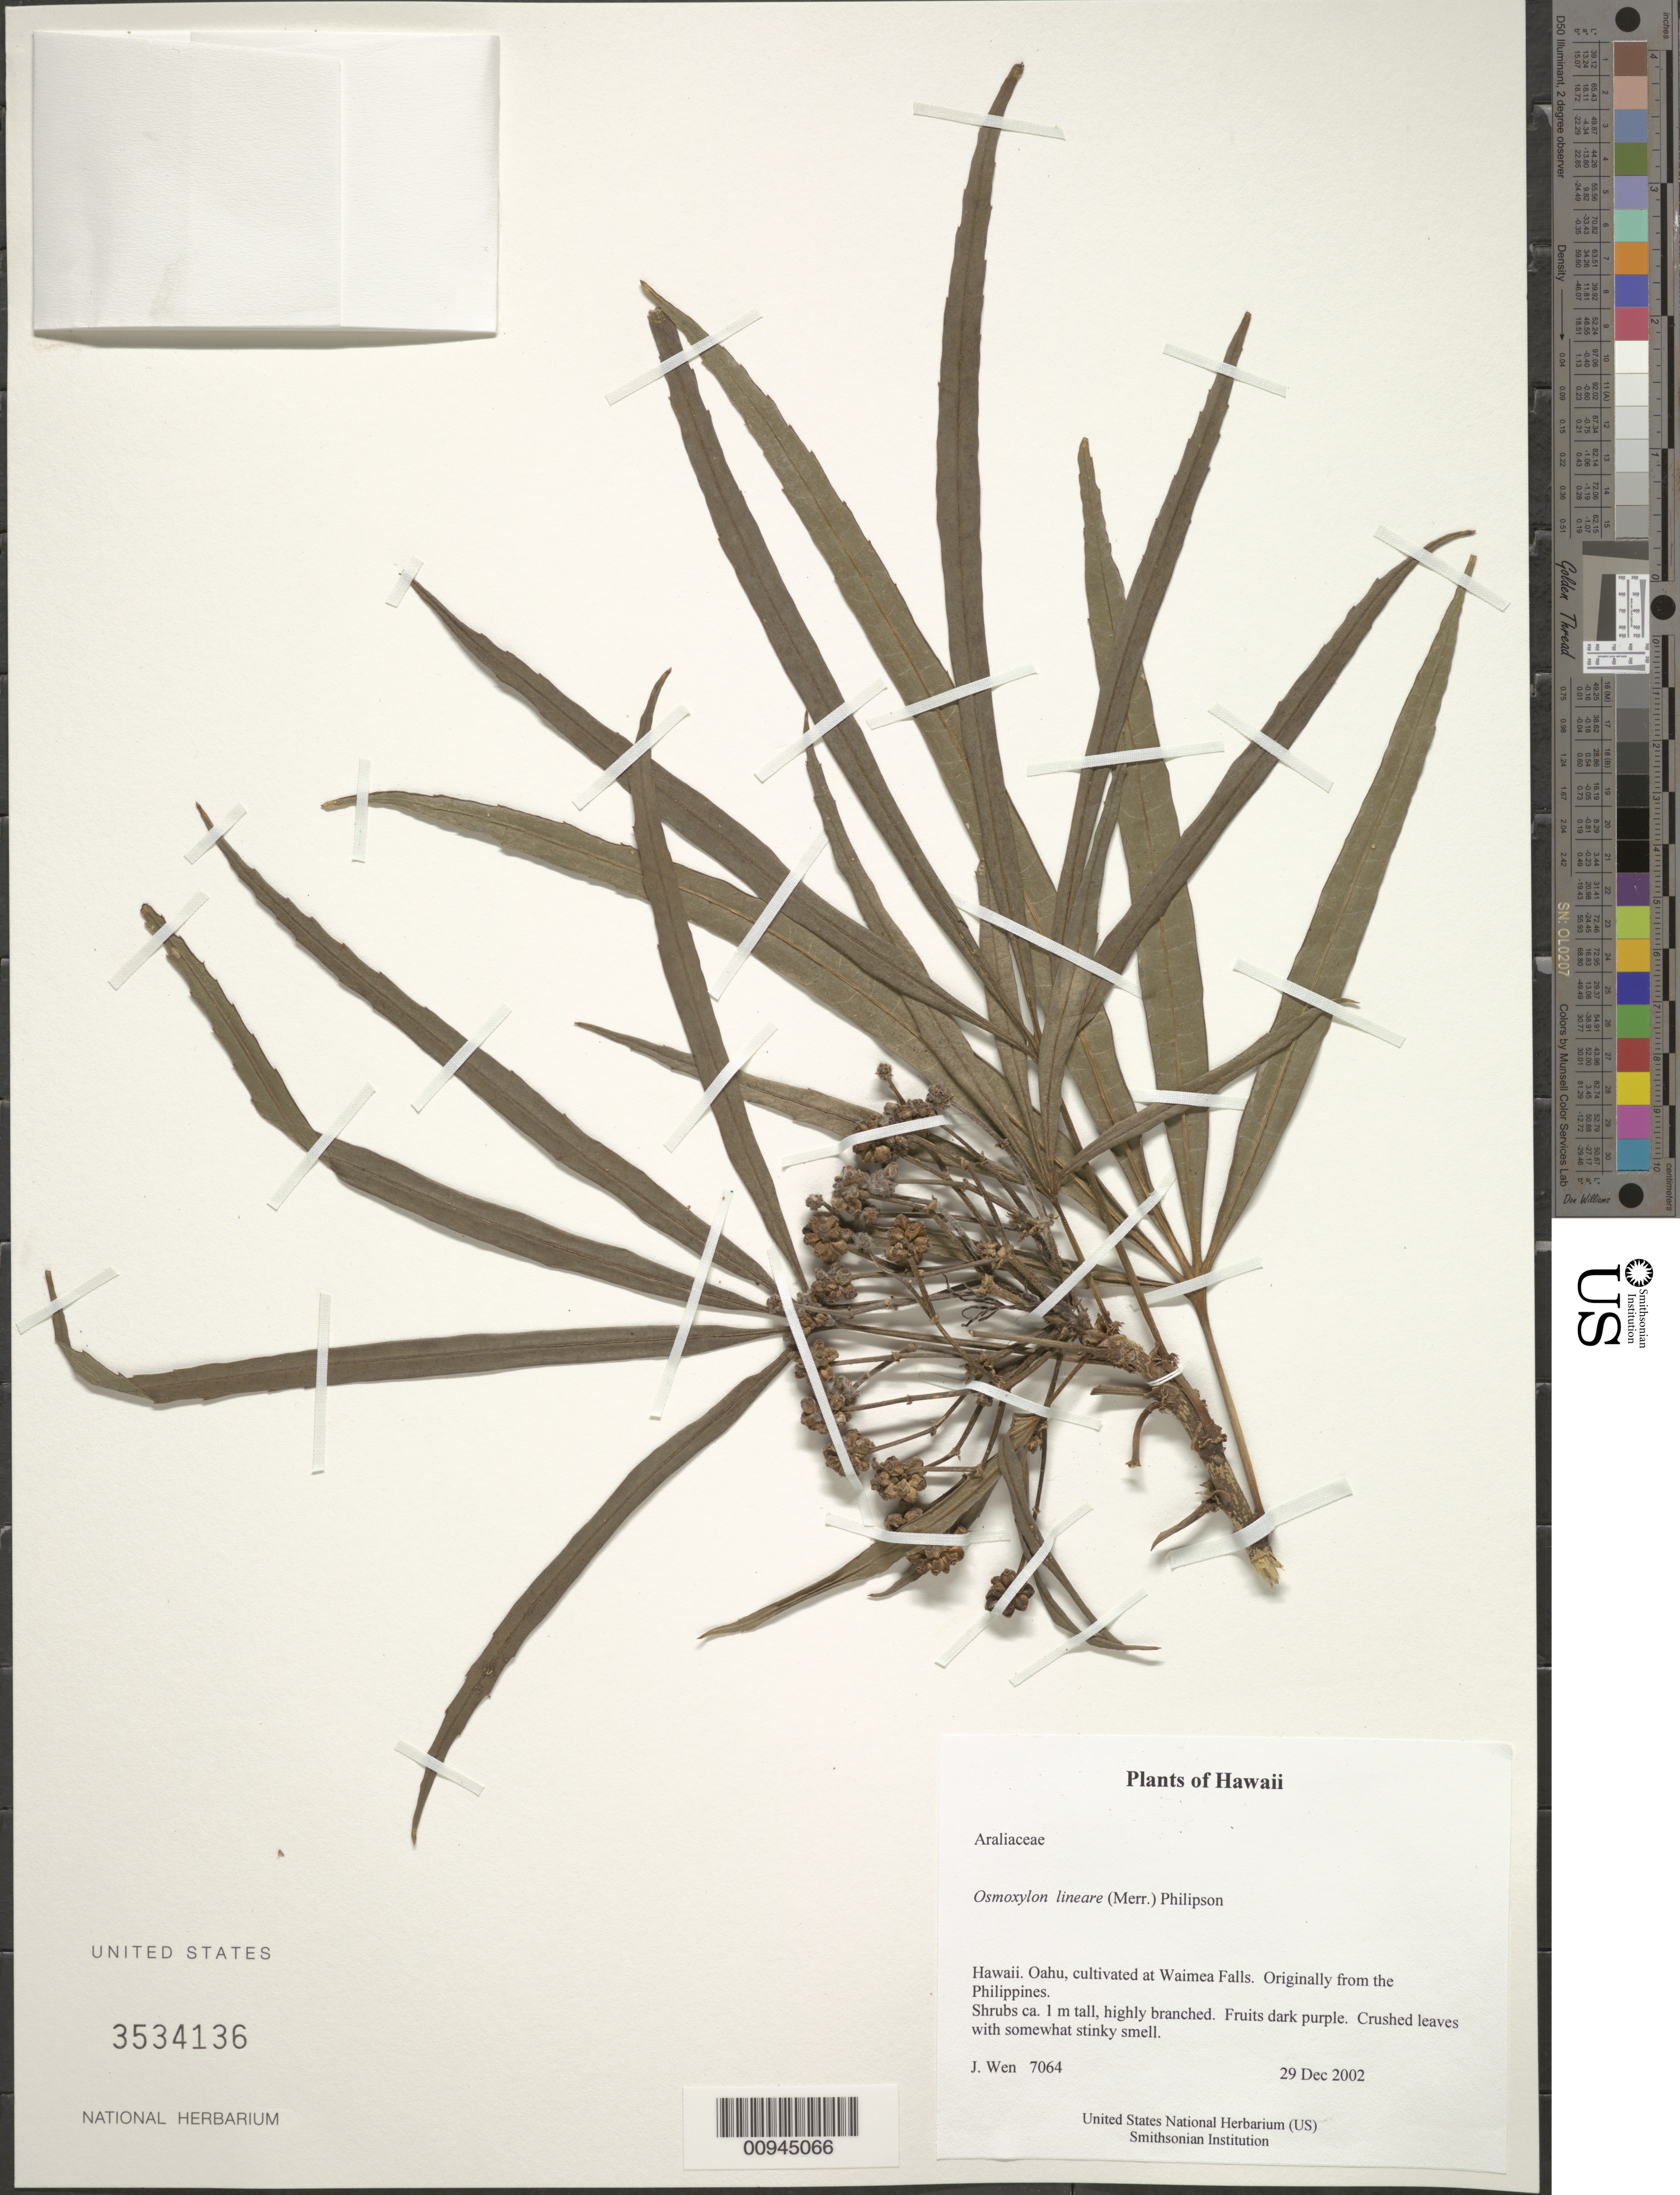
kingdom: Plantae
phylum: Tracheophyta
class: Magnoliopsida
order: Apiales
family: Araliaceae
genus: Osmoxylon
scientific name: Osmoxylon lineare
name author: (Merr.) Philipson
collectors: J. Wen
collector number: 7064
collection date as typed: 29 Dec 2002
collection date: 2002-12-29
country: United States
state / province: Hawaii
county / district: Honolulu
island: Oahu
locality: Oahu, cultivated at Waimea Falls. Originally from the Philippines.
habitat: Shrubs ca. 1 m tall, highly branched. Fruits dark purple. Crushed leaves with somewhat stinky smell.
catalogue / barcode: US 3534136